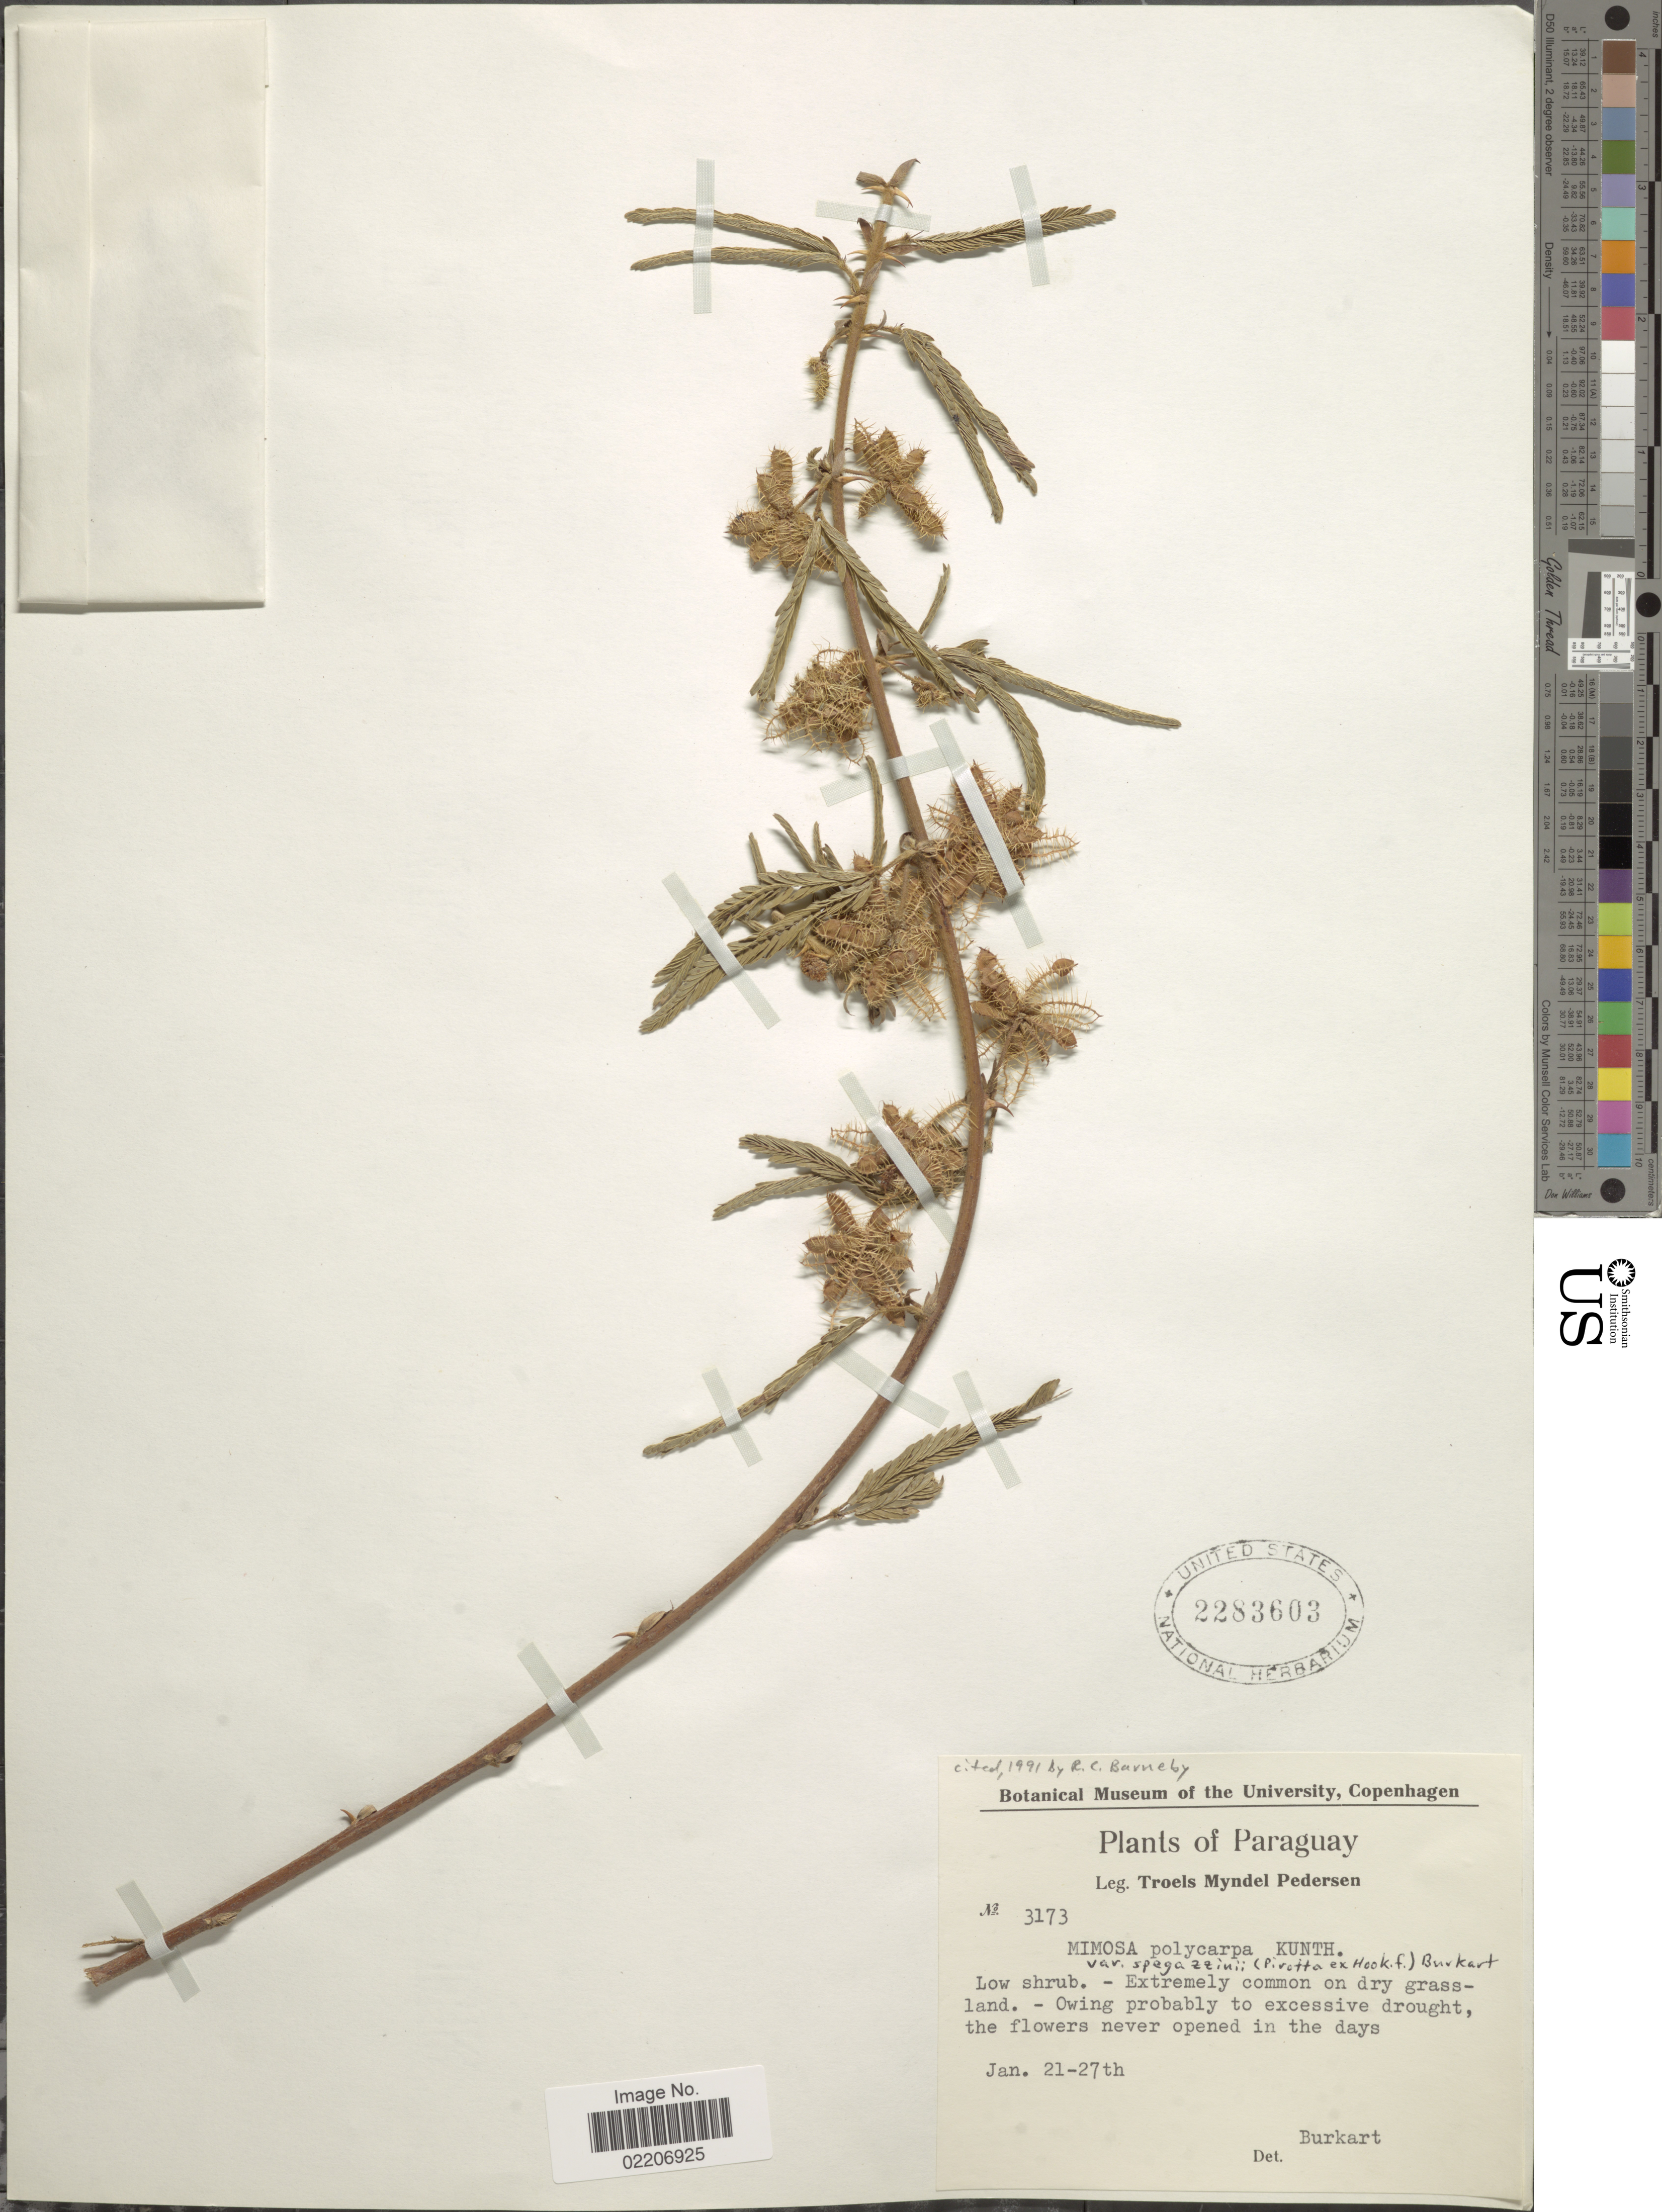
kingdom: Plantae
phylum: Tracheophyta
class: Magnoliopsida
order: Fabales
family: Fabaceae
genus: Mimosa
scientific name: Mimosa polycarpa var. spegazzinii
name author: (Pirotta) Burkart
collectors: T. Pederson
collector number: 3173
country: Paraguay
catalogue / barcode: US 2283603